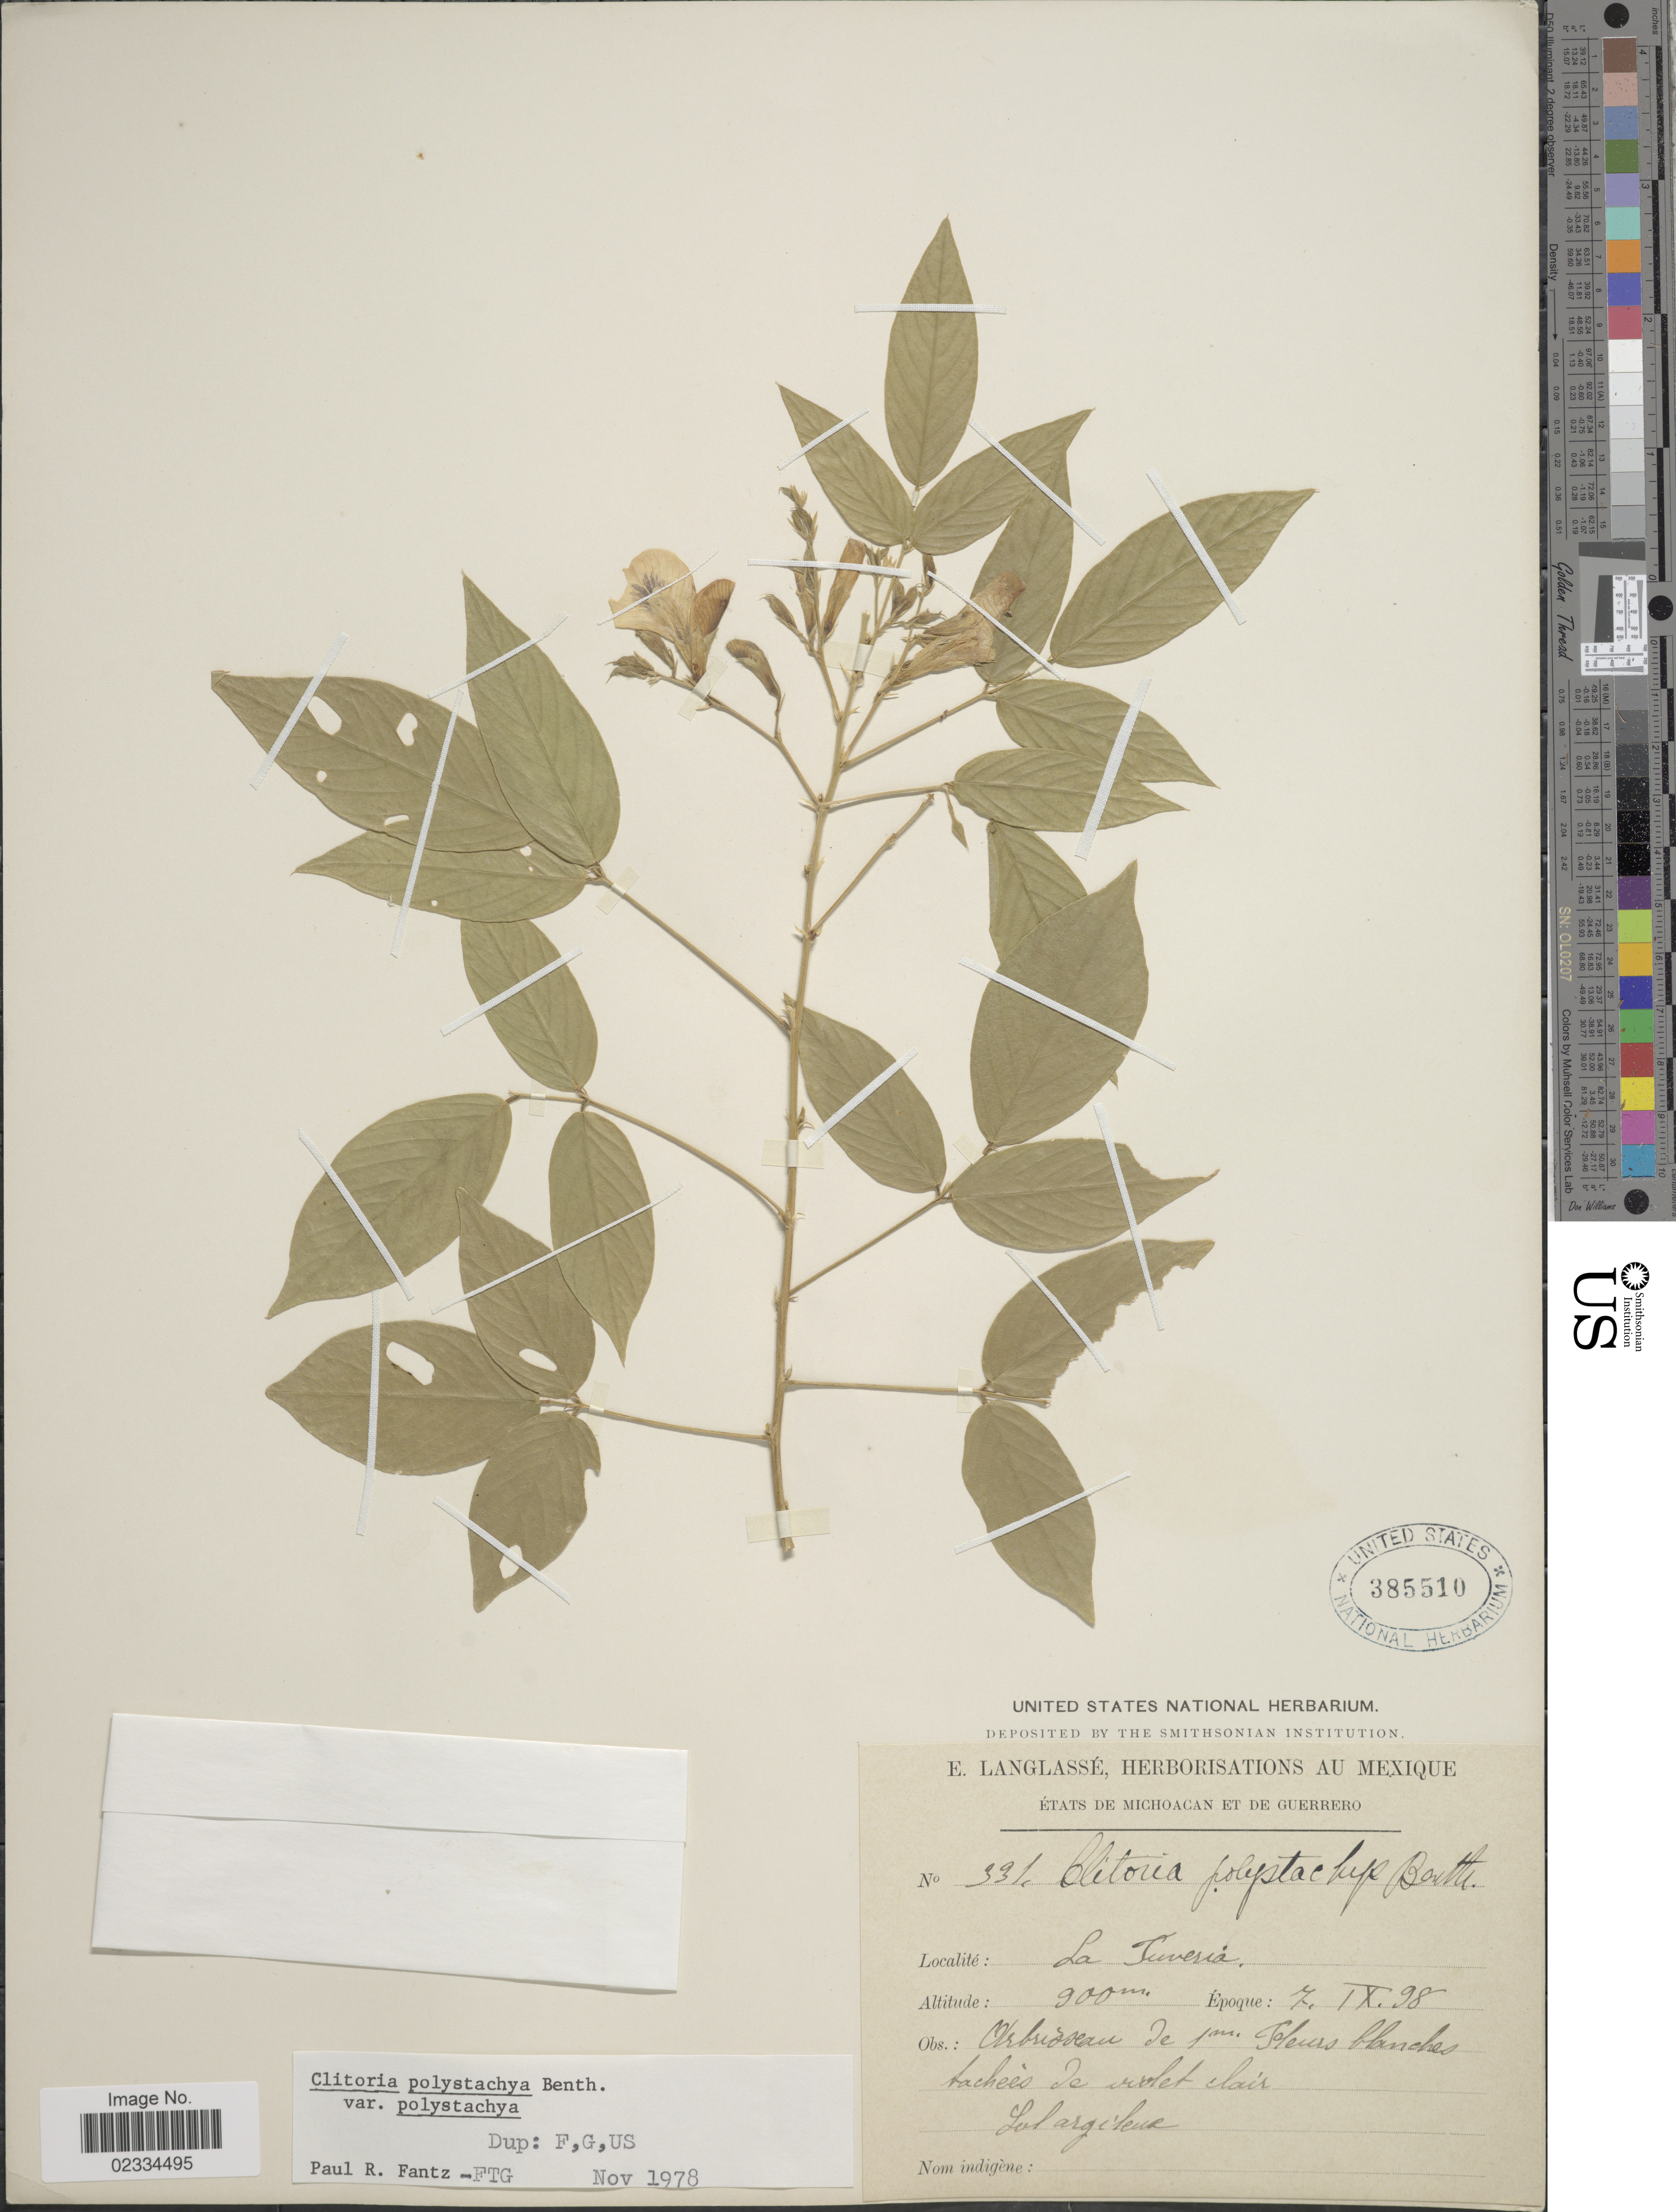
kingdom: Plantae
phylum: Tracheophyta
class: Magnoliopsida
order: Fabales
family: Fabaceae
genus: Clitoria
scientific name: Clitoria polystachya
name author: Benth.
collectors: E. Langlassé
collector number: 331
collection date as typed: Transcribed d/m/y: 7/9/98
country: Mexico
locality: Etats de Michoacan et de Guerrero, La Tuveria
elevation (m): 900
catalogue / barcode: US 385510